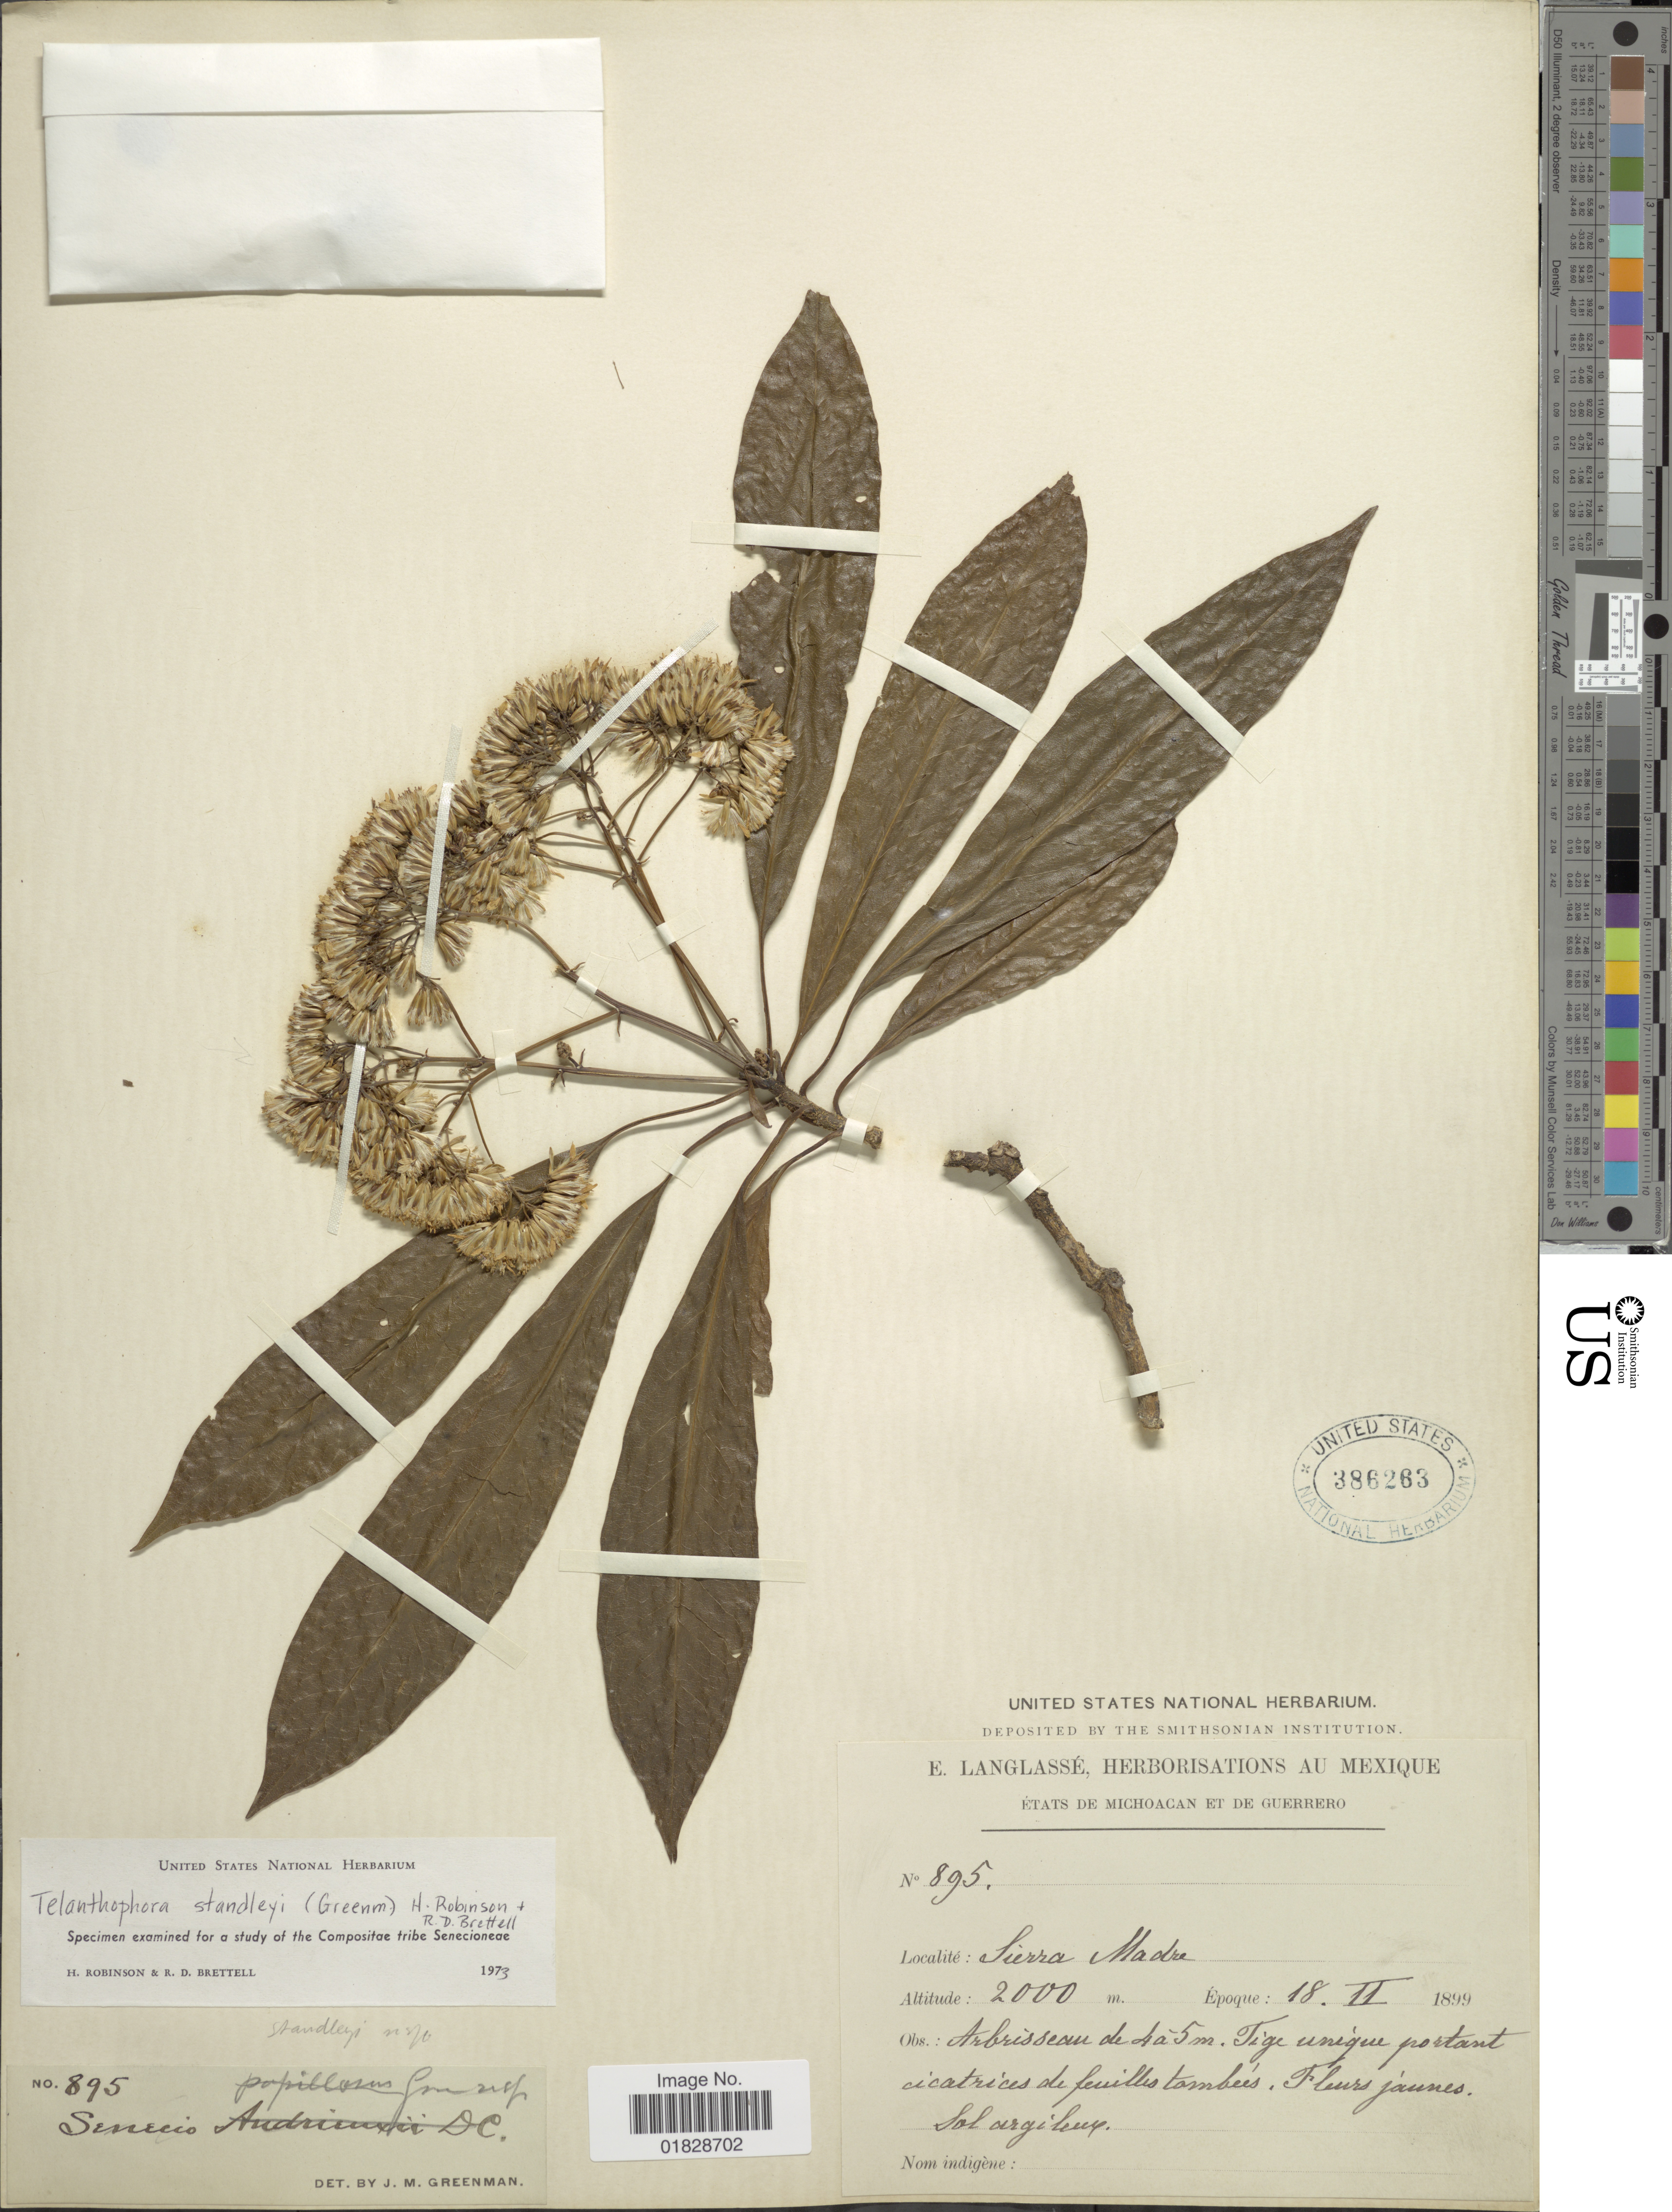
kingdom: Plantae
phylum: Tracheophyta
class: Magnoliopsida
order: Asterales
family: Asteraceae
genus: Telanthophora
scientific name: Telanthophora standleyi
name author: (Greenm.) H. Rob. & Brettell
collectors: E. Langlassé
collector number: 895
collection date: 1899-02-18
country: Mexico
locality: États de Michoacan et de Guerrero. Sierra Madre.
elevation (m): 2000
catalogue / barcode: US 386263